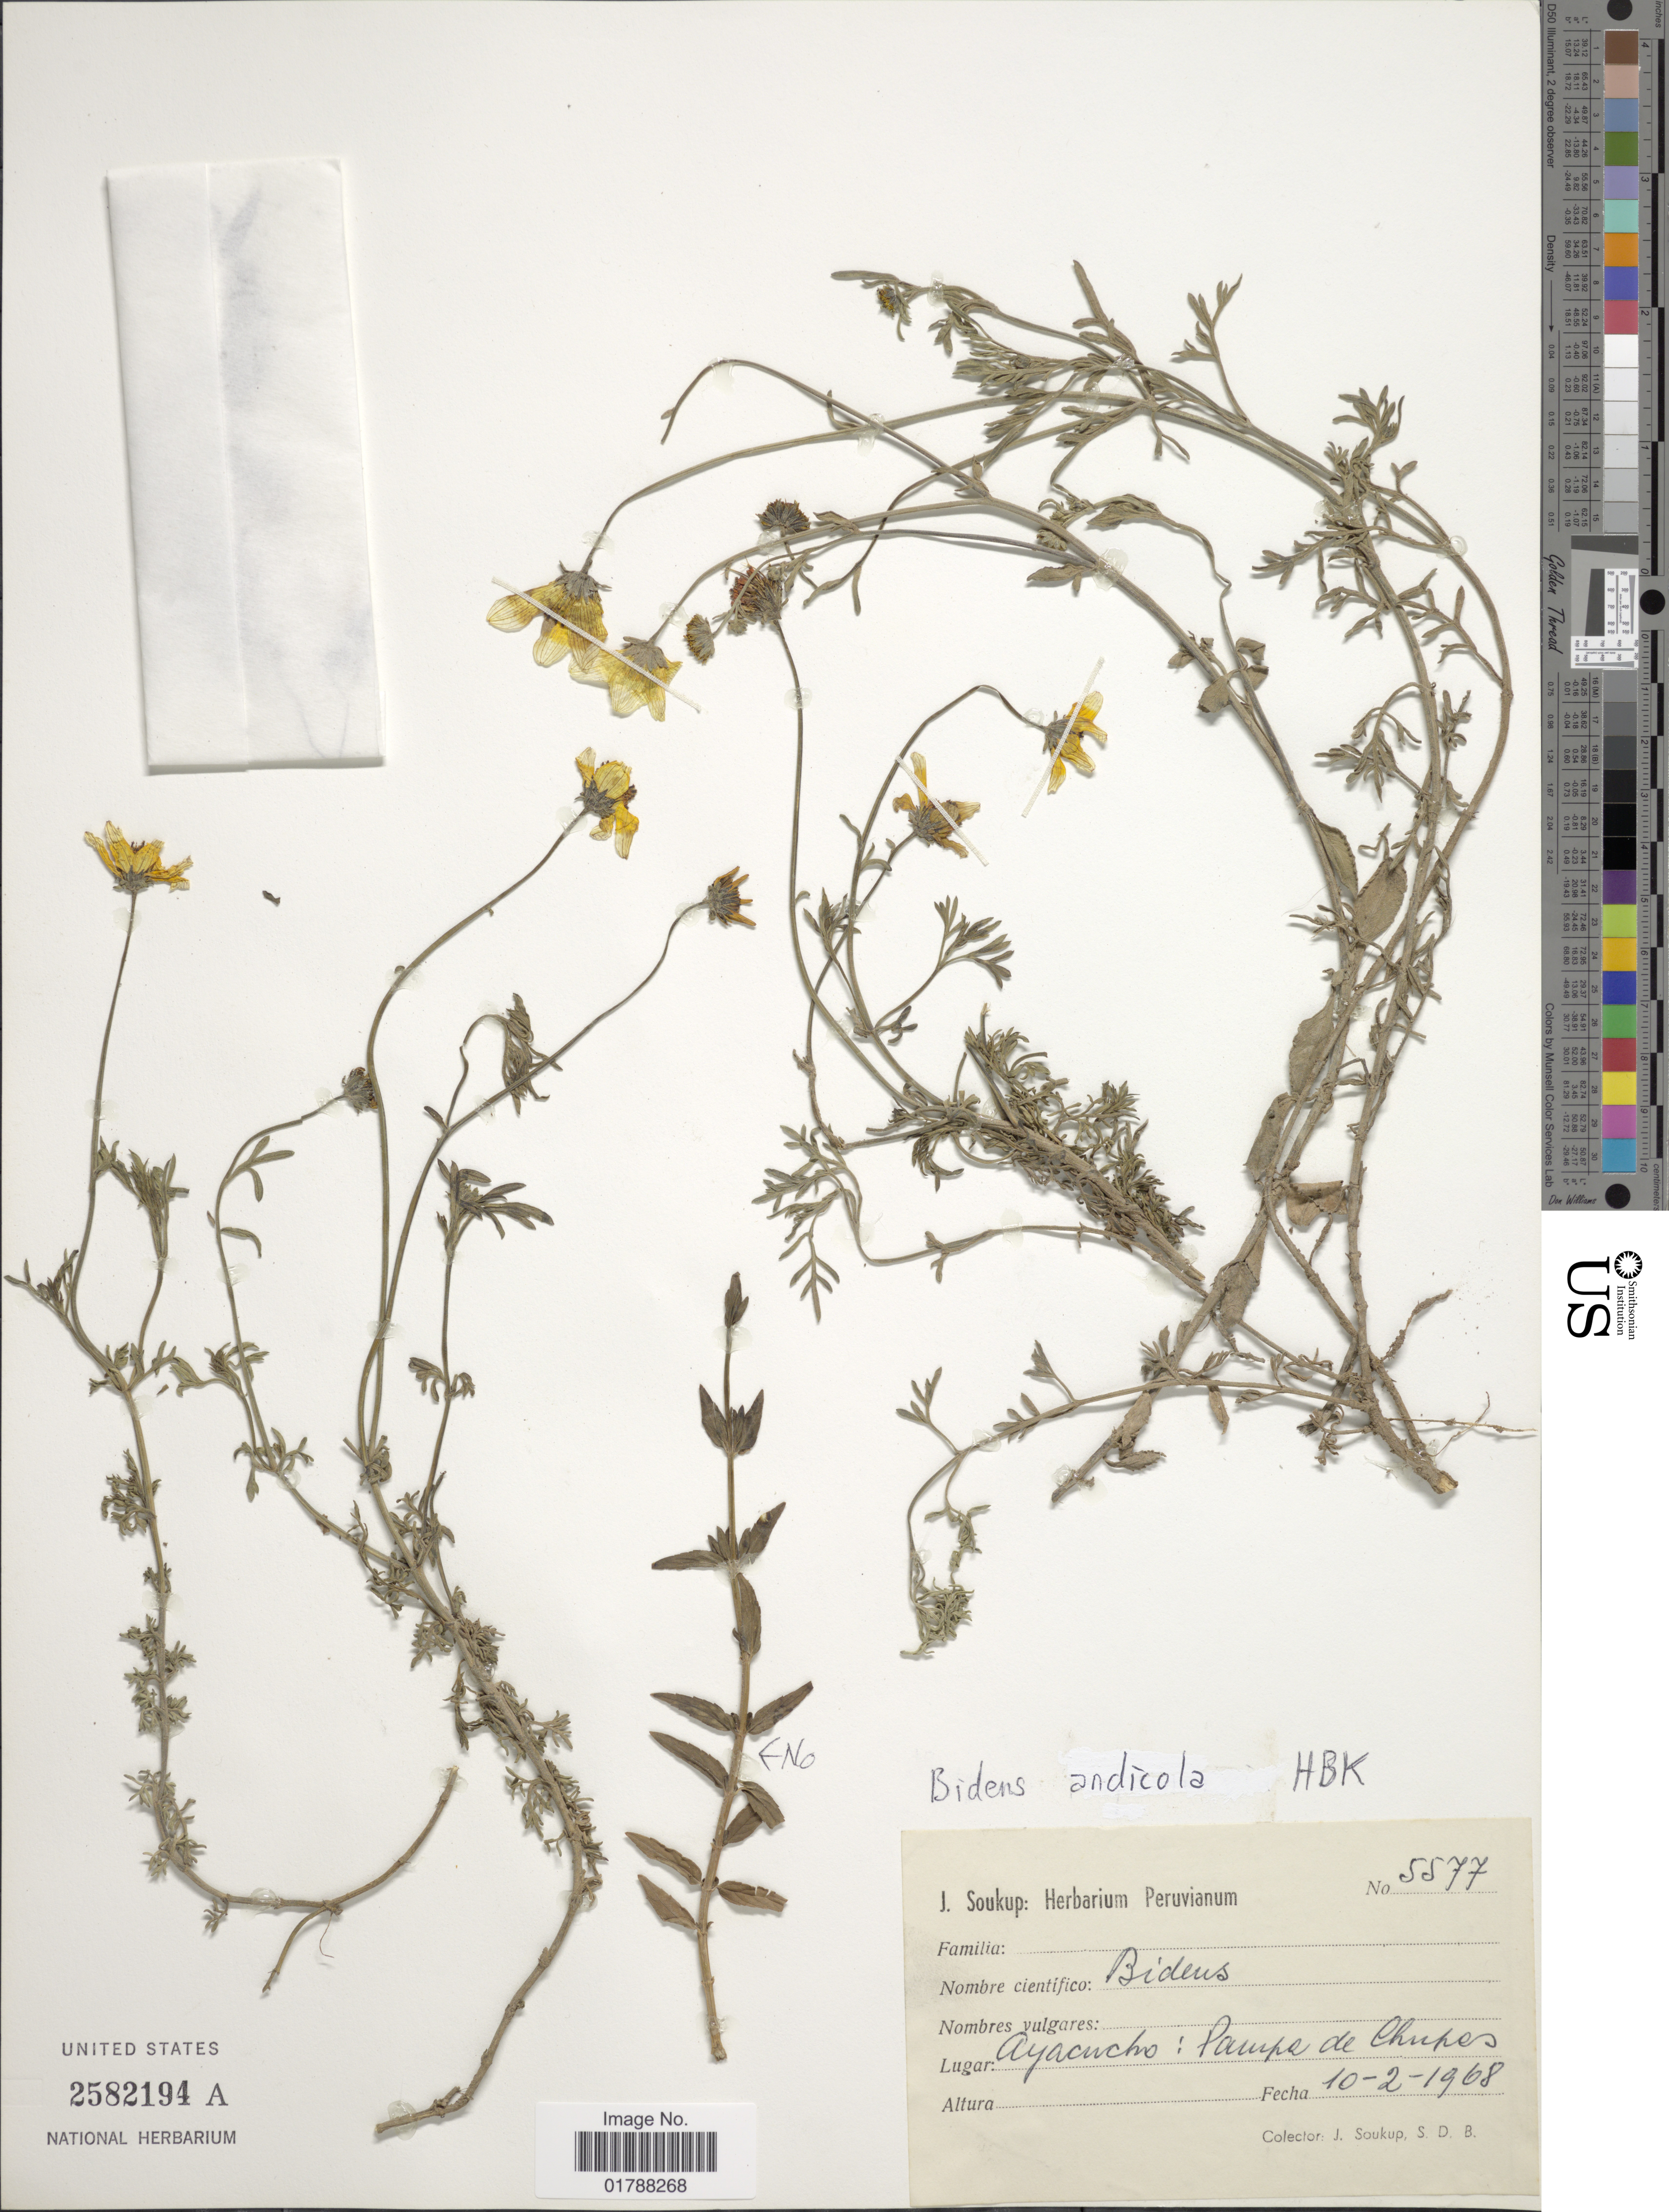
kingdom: Plantae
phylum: Tracheophyta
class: Magnoliopsida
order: Asterales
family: Asteraceae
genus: Bidens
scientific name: Bidens andicola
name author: Kunth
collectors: J. Soukup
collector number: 5577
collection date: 1968-02-10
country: Peru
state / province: Ayacucho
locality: Pampa de Chupes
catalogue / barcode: US 2582194A